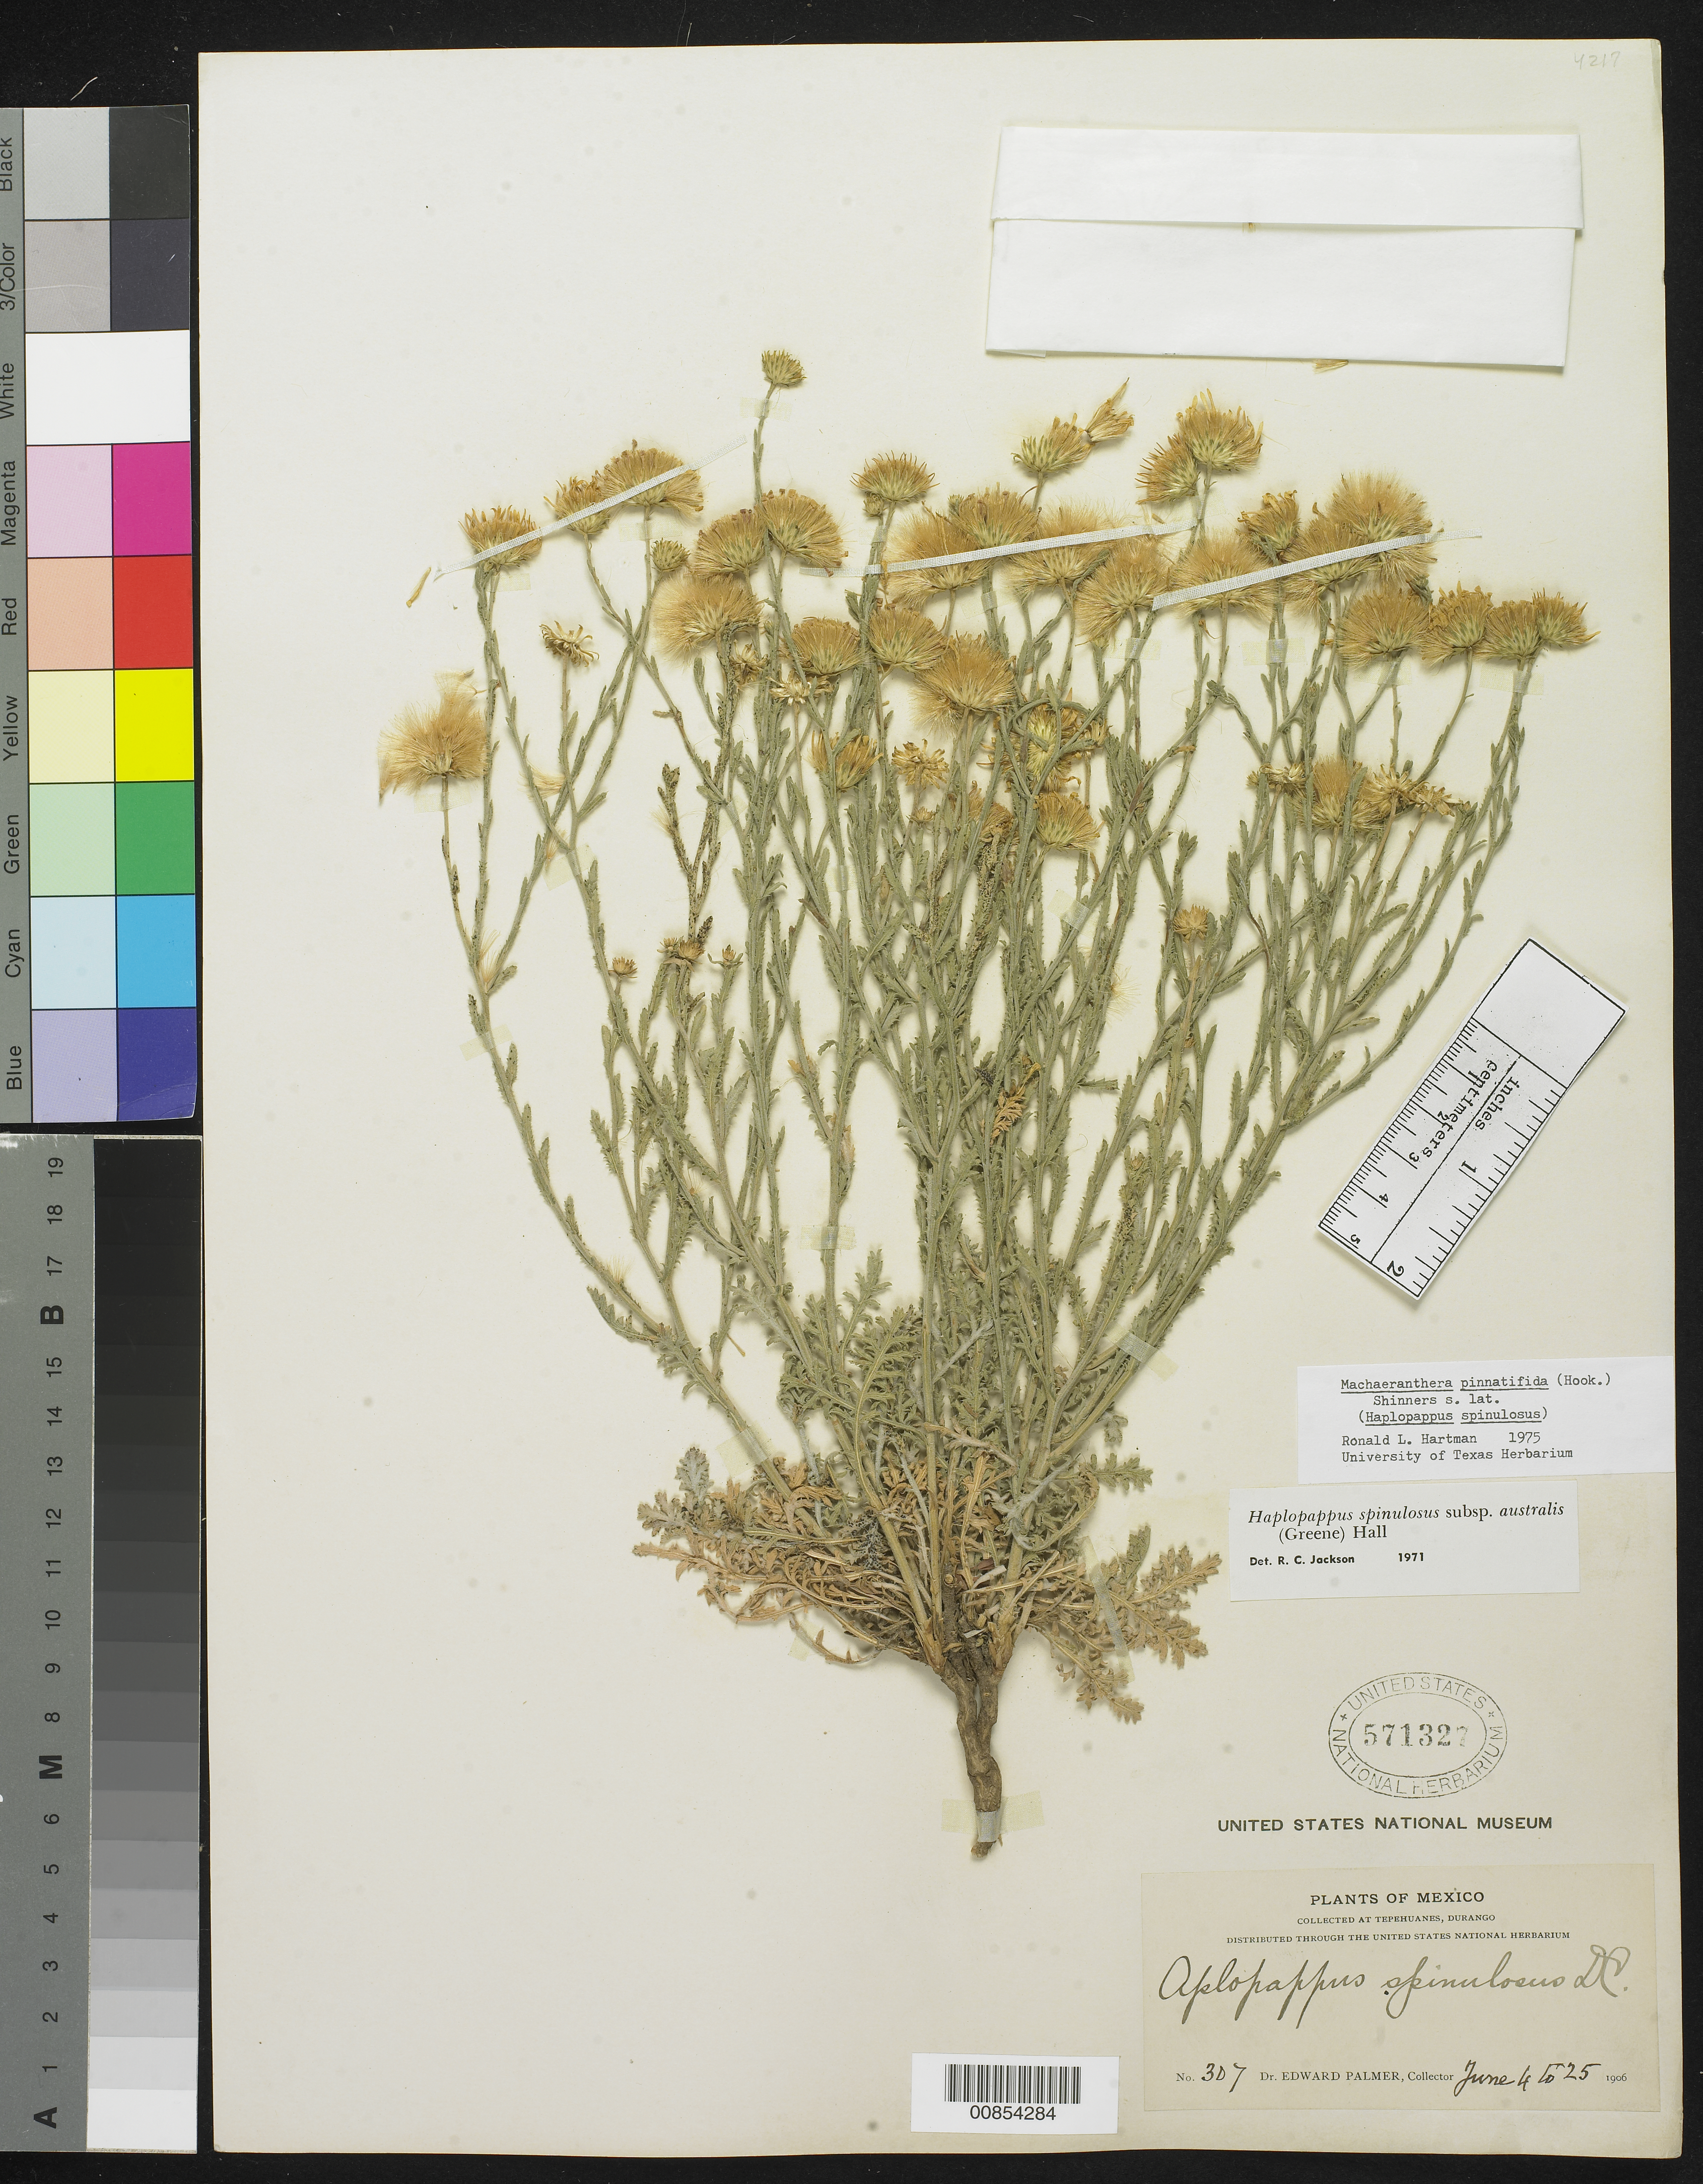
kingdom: Plantae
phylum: Tracheophyta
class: Magnoliopsida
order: Asterales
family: Asteraceae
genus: Machaeranthera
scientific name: Machaeranthera pinnatifida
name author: (Hook.) Shinners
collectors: E. Palmer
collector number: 307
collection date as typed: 04 Jun 1906 to 25 Jun 1906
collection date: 1906-06-04/1906-06-25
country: Mexico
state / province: Durango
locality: Tepehuanes, Durango.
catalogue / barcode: US 571327